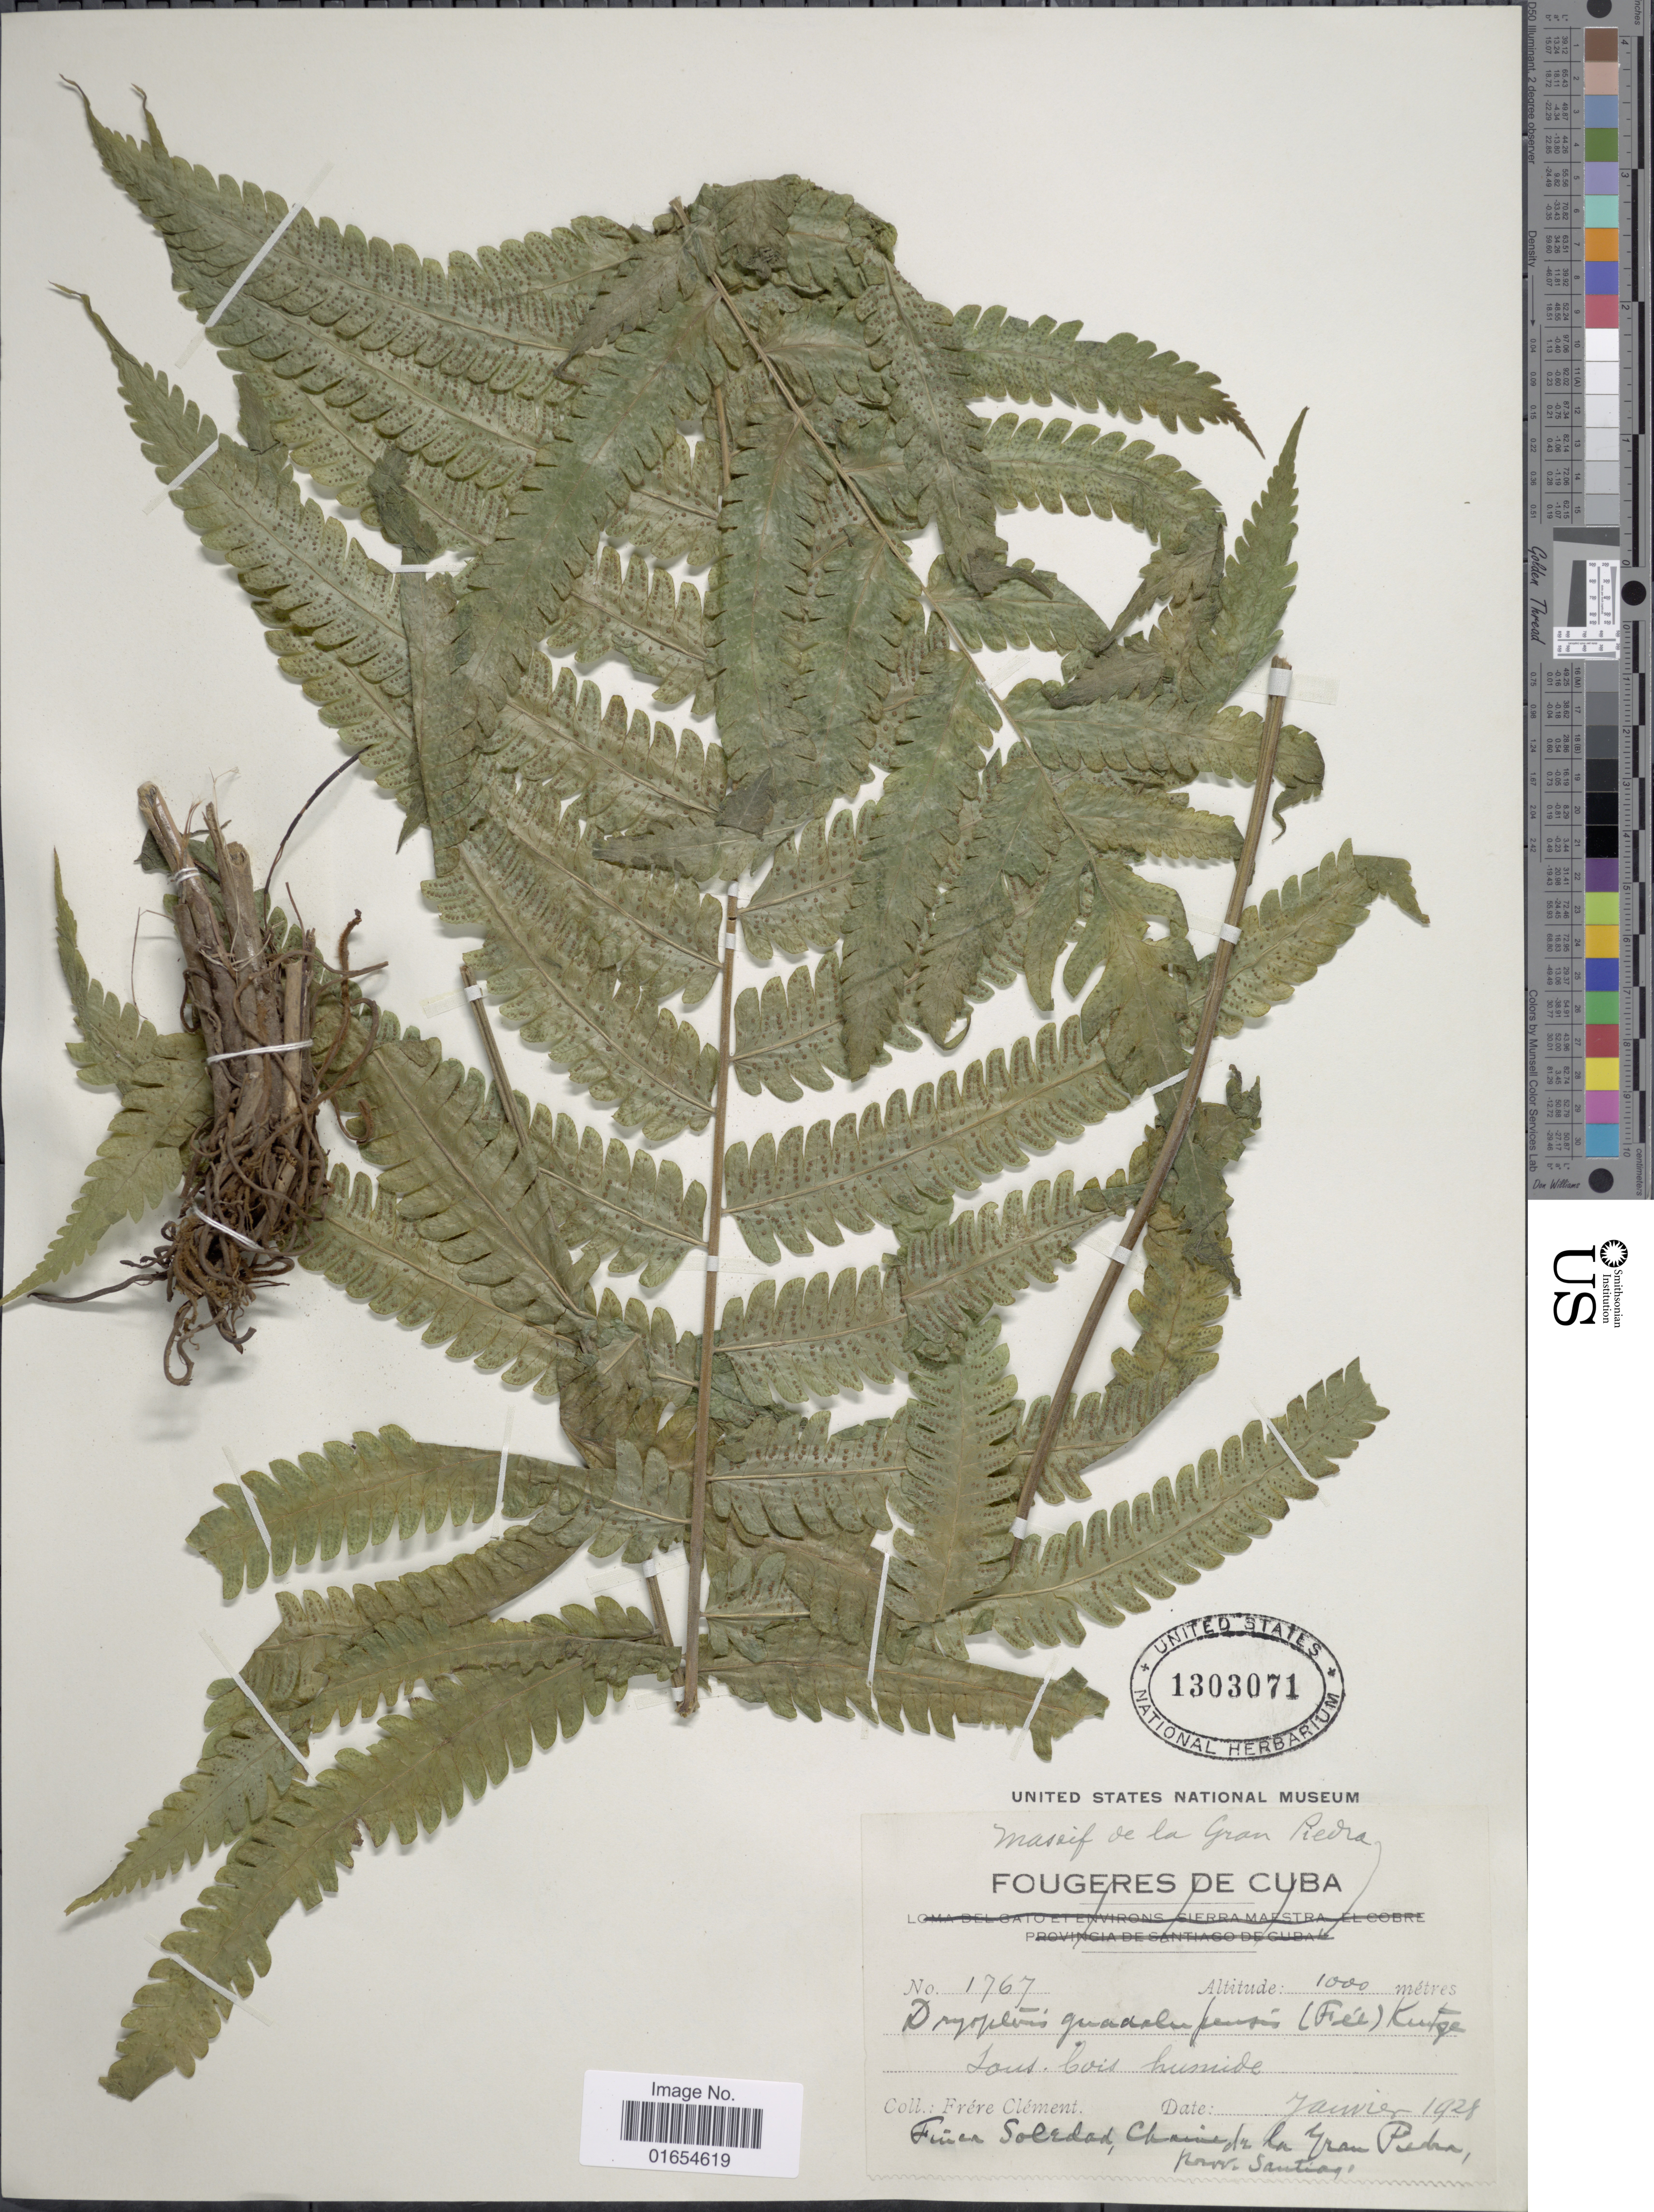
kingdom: Plantae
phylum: Tracheophyta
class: Polypodiopsida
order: Polypodiales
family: Thelypteridaceae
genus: Goniopteris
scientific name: Goniopteris nephrodioides (Klotzsch) comb. nov., ined 2015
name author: (Klotzsch)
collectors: B. Clement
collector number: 1767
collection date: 1928-01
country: Cuba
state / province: Santiago de Cuba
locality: Massif de la Gran Piedra, Finca Soledad, Chaine de la Gran Piedra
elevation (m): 1000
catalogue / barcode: US 1303071